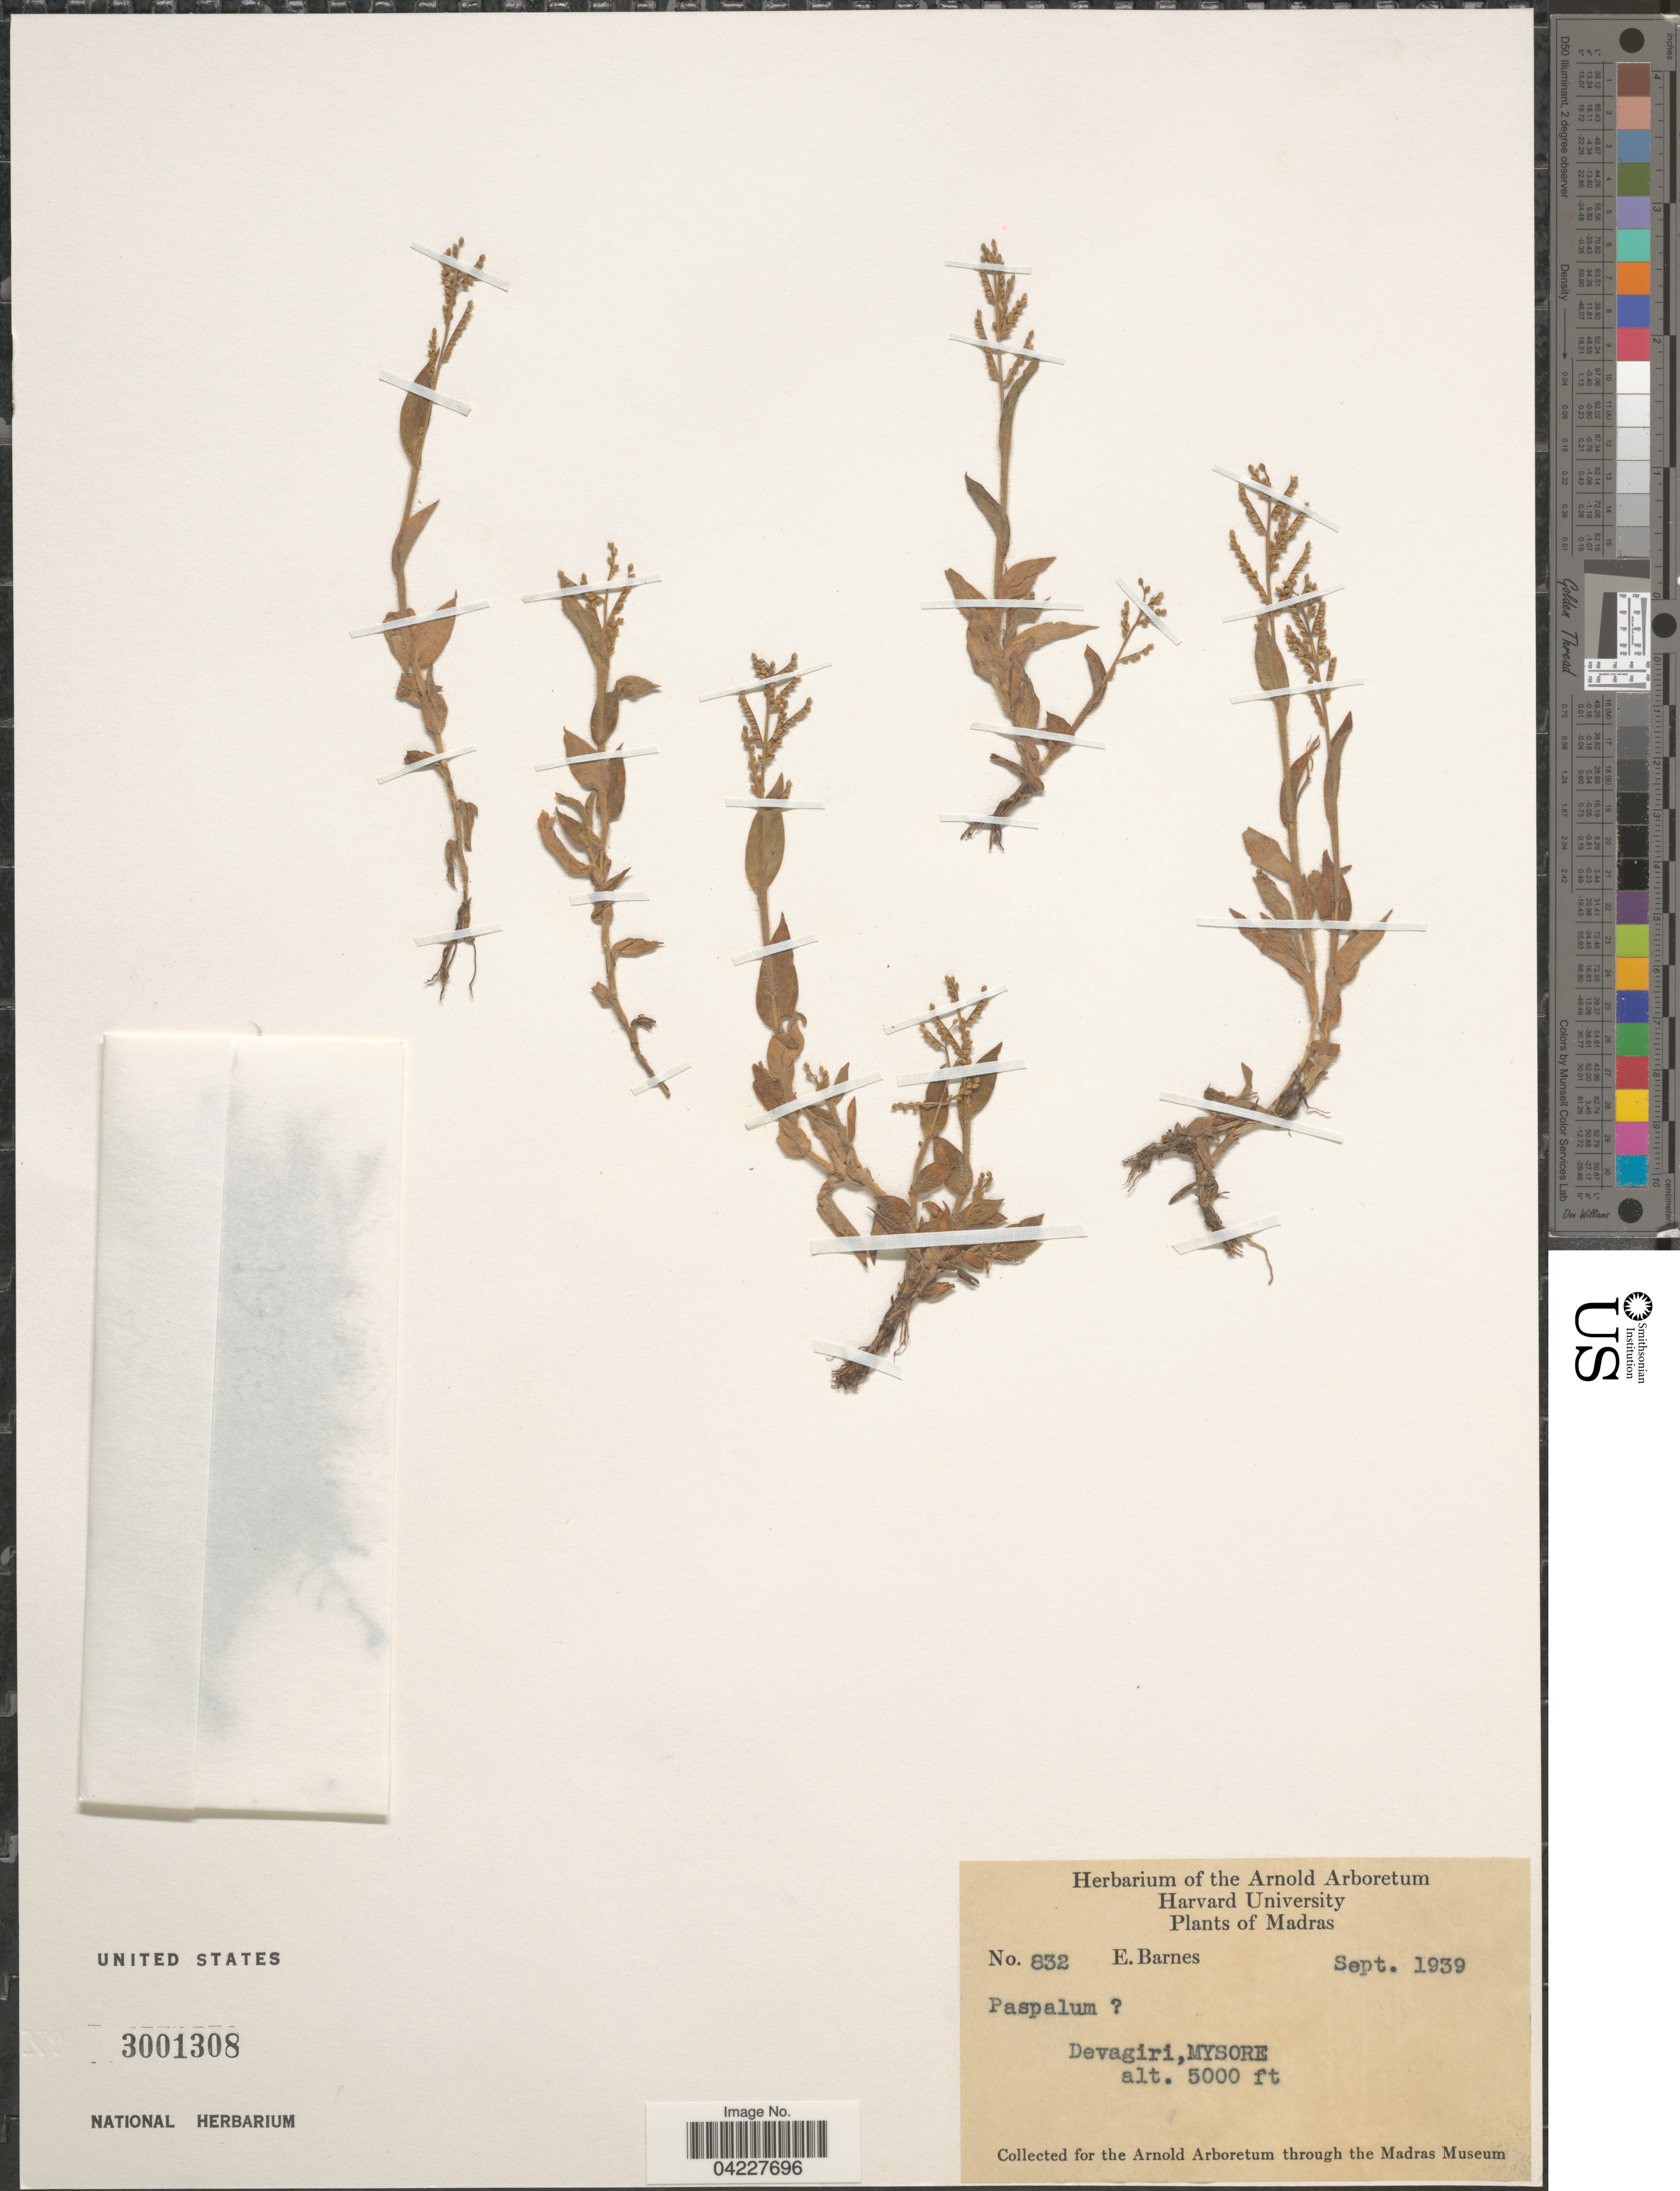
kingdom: Plantae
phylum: Tracheophyta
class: Liliopsida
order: Poales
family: Poaceae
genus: Paspalum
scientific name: Paspalum sp.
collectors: E. Barnes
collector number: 832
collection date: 1939-09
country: India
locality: Madras. Devagiri, Mysore.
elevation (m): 1524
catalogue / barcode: US 3001308